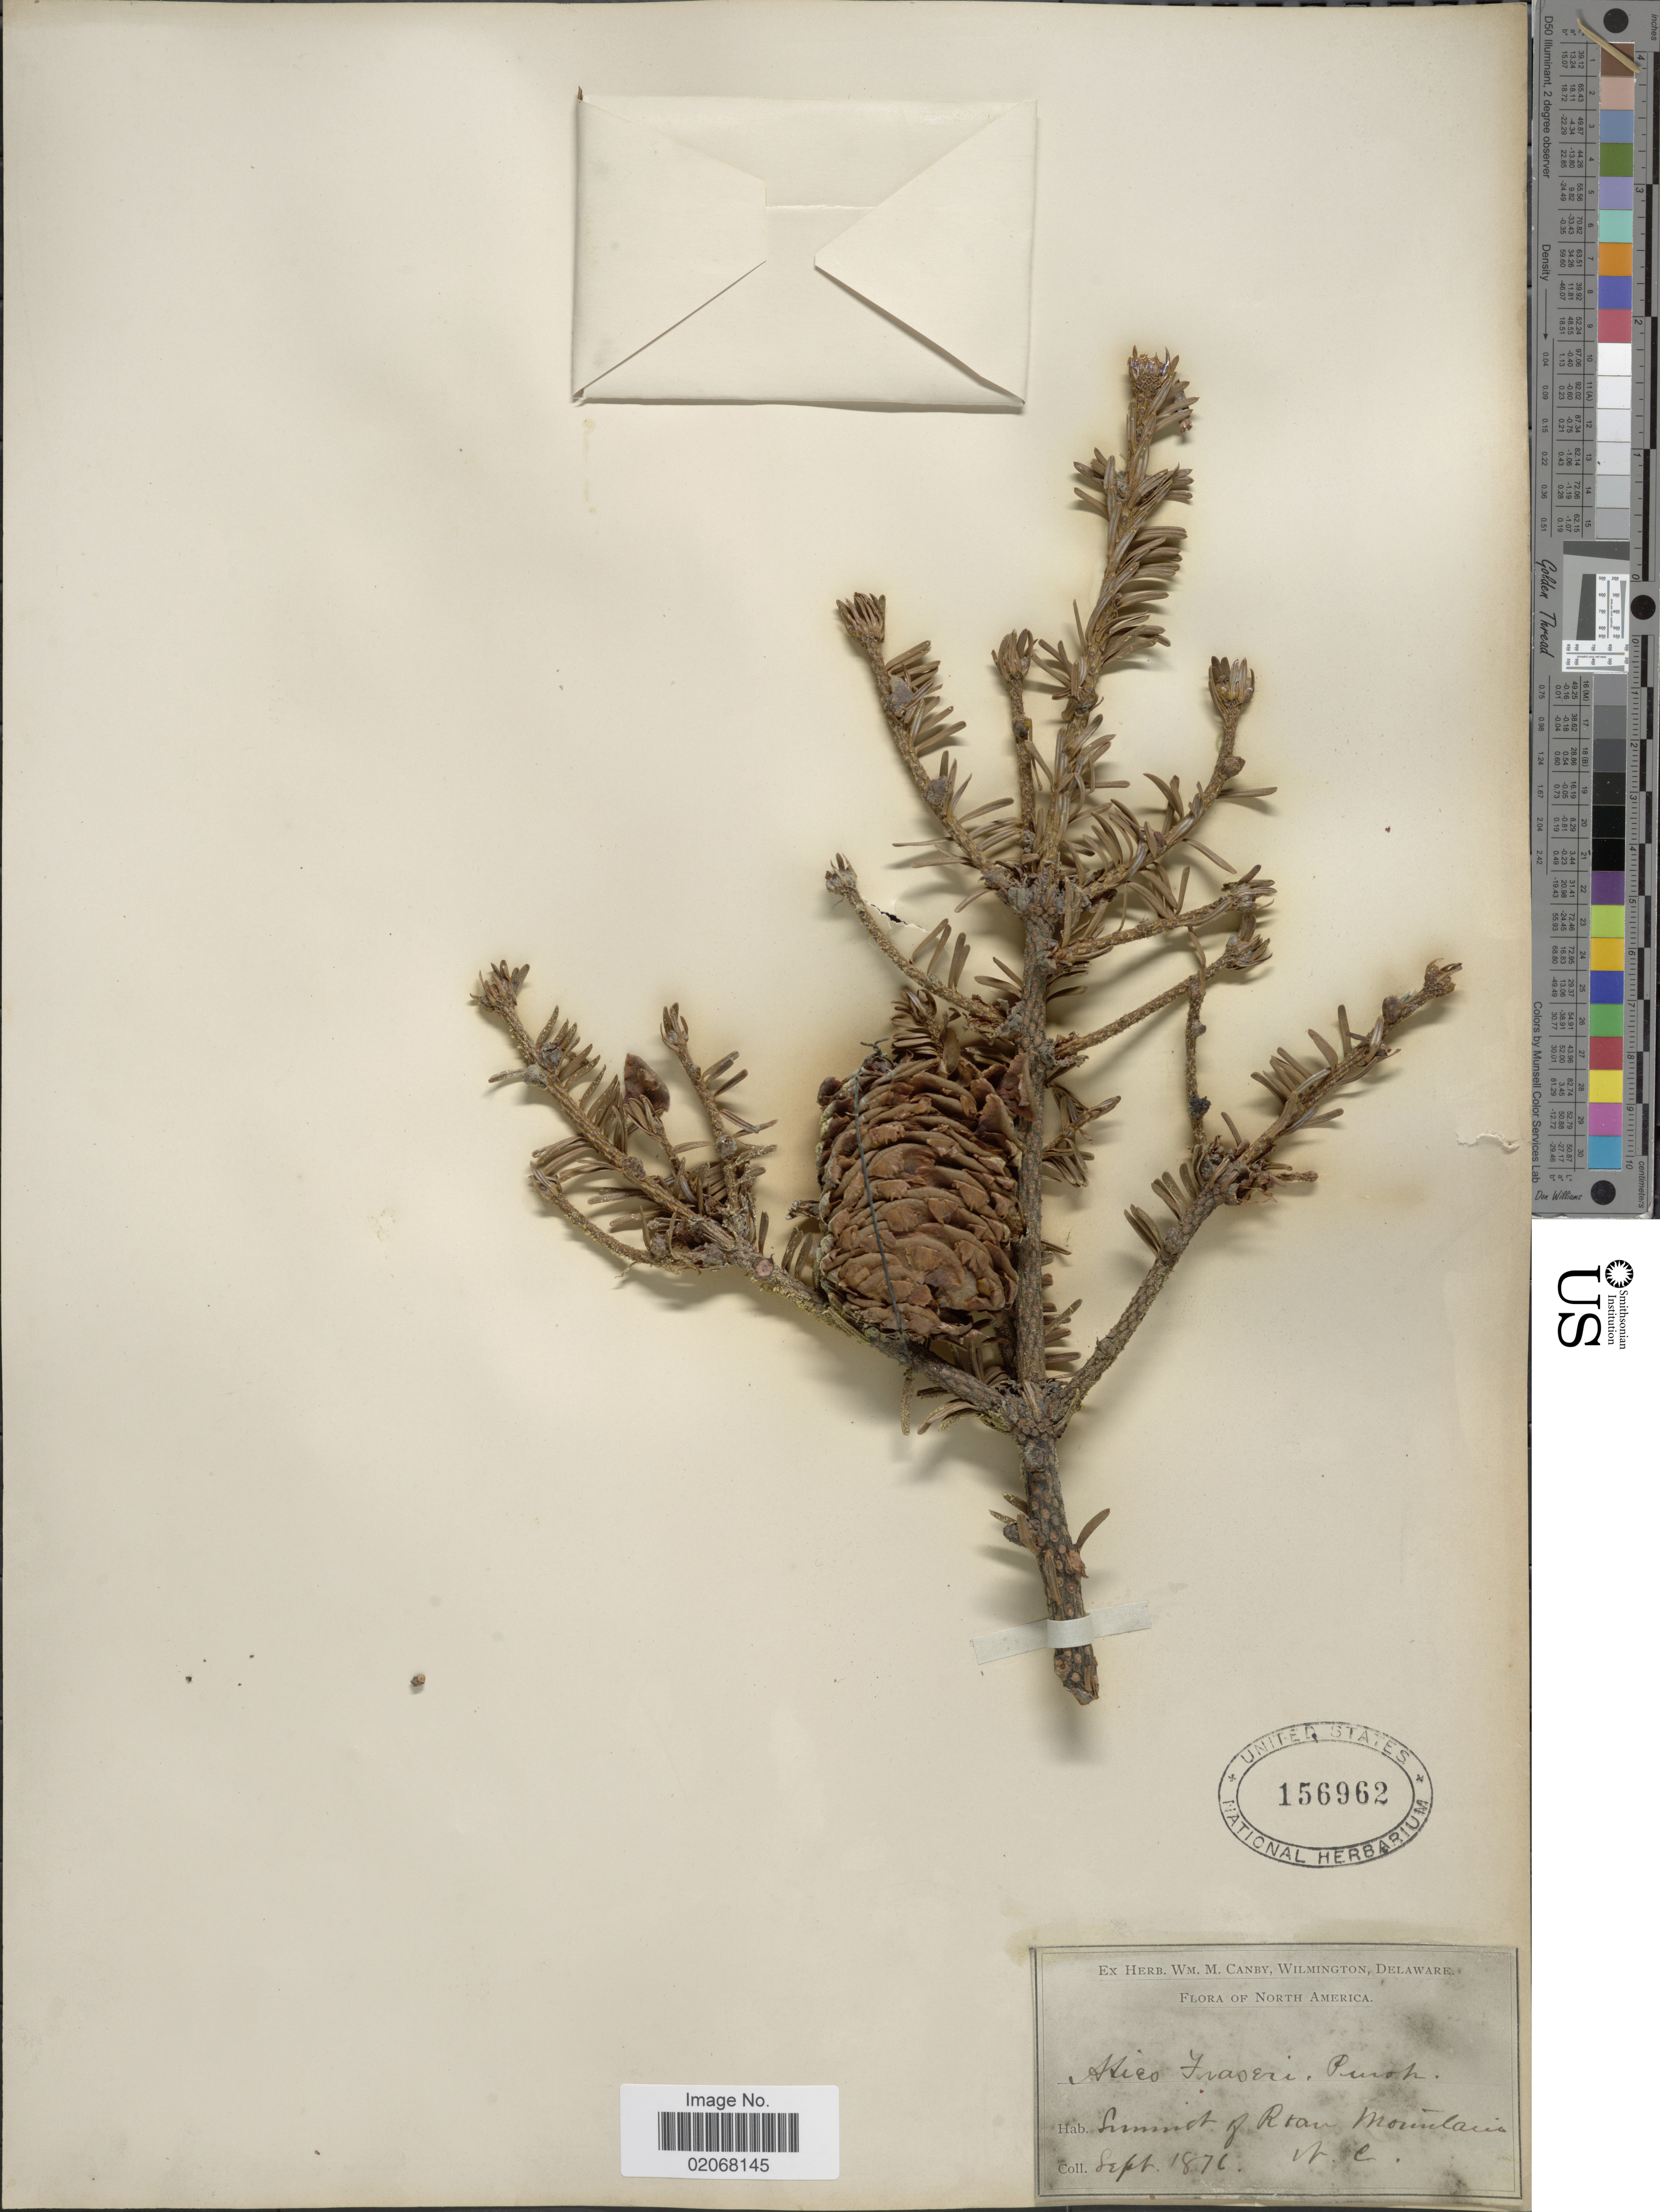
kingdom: Plantae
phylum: Tracheophyta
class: Pinopsida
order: Pinales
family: Pinaceae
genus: Abies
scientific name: Abies fraseri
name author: (Pursh) Poir.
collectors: ex herb. W.M. Canby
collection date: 1876-09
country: United States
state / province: North Carolina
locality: Summit of Roan Mountains, N.C.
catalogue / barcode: US 156962